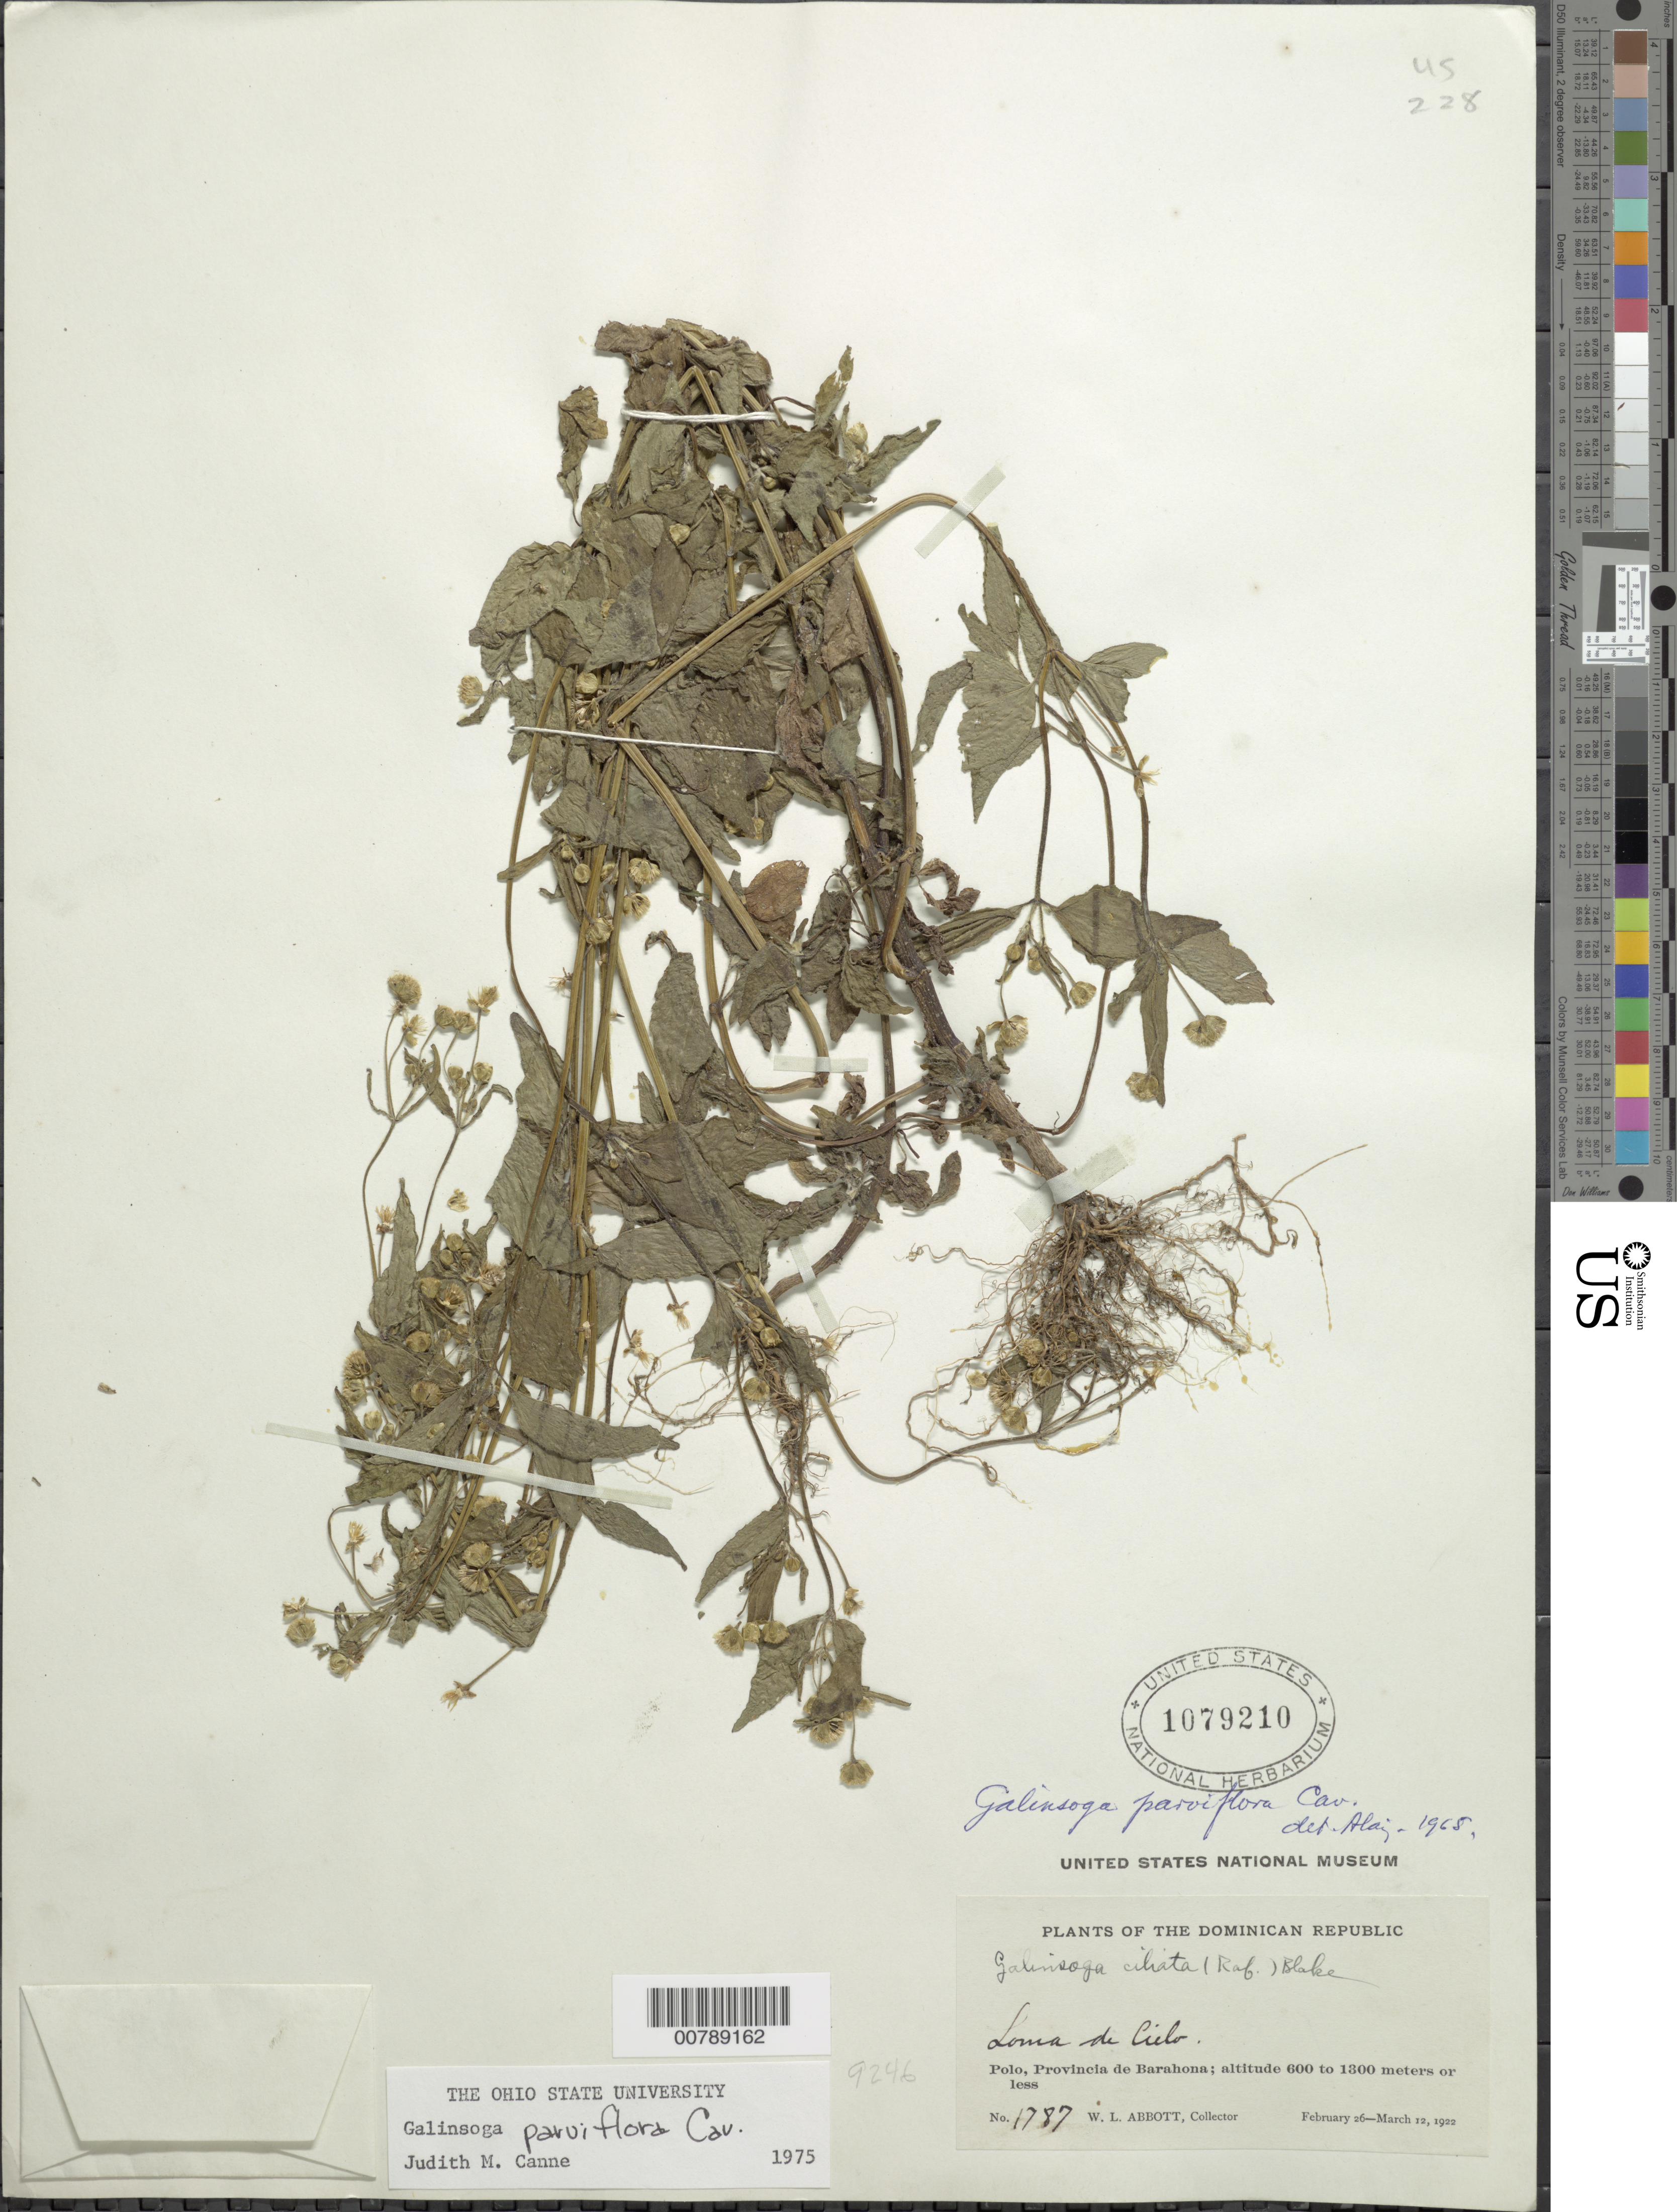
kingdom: Plantae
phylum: Tracheophyta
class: Magnoliopsida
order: Asterales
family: Asteraceae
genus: Galinsoga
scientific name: Galinsoga parviflora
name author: Cav.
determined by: Canne-Hilliker, J. M.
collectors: W. L. Abbott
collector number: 1787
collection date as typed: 26 Feb 1922 12 Mar 1922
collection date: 1922-02-26/1922-03-12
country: Dominican Republic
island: Hispaniola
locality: Polo, Provincia de Barahona. Loma de Cielo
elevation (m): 600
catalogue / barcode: US 1079210